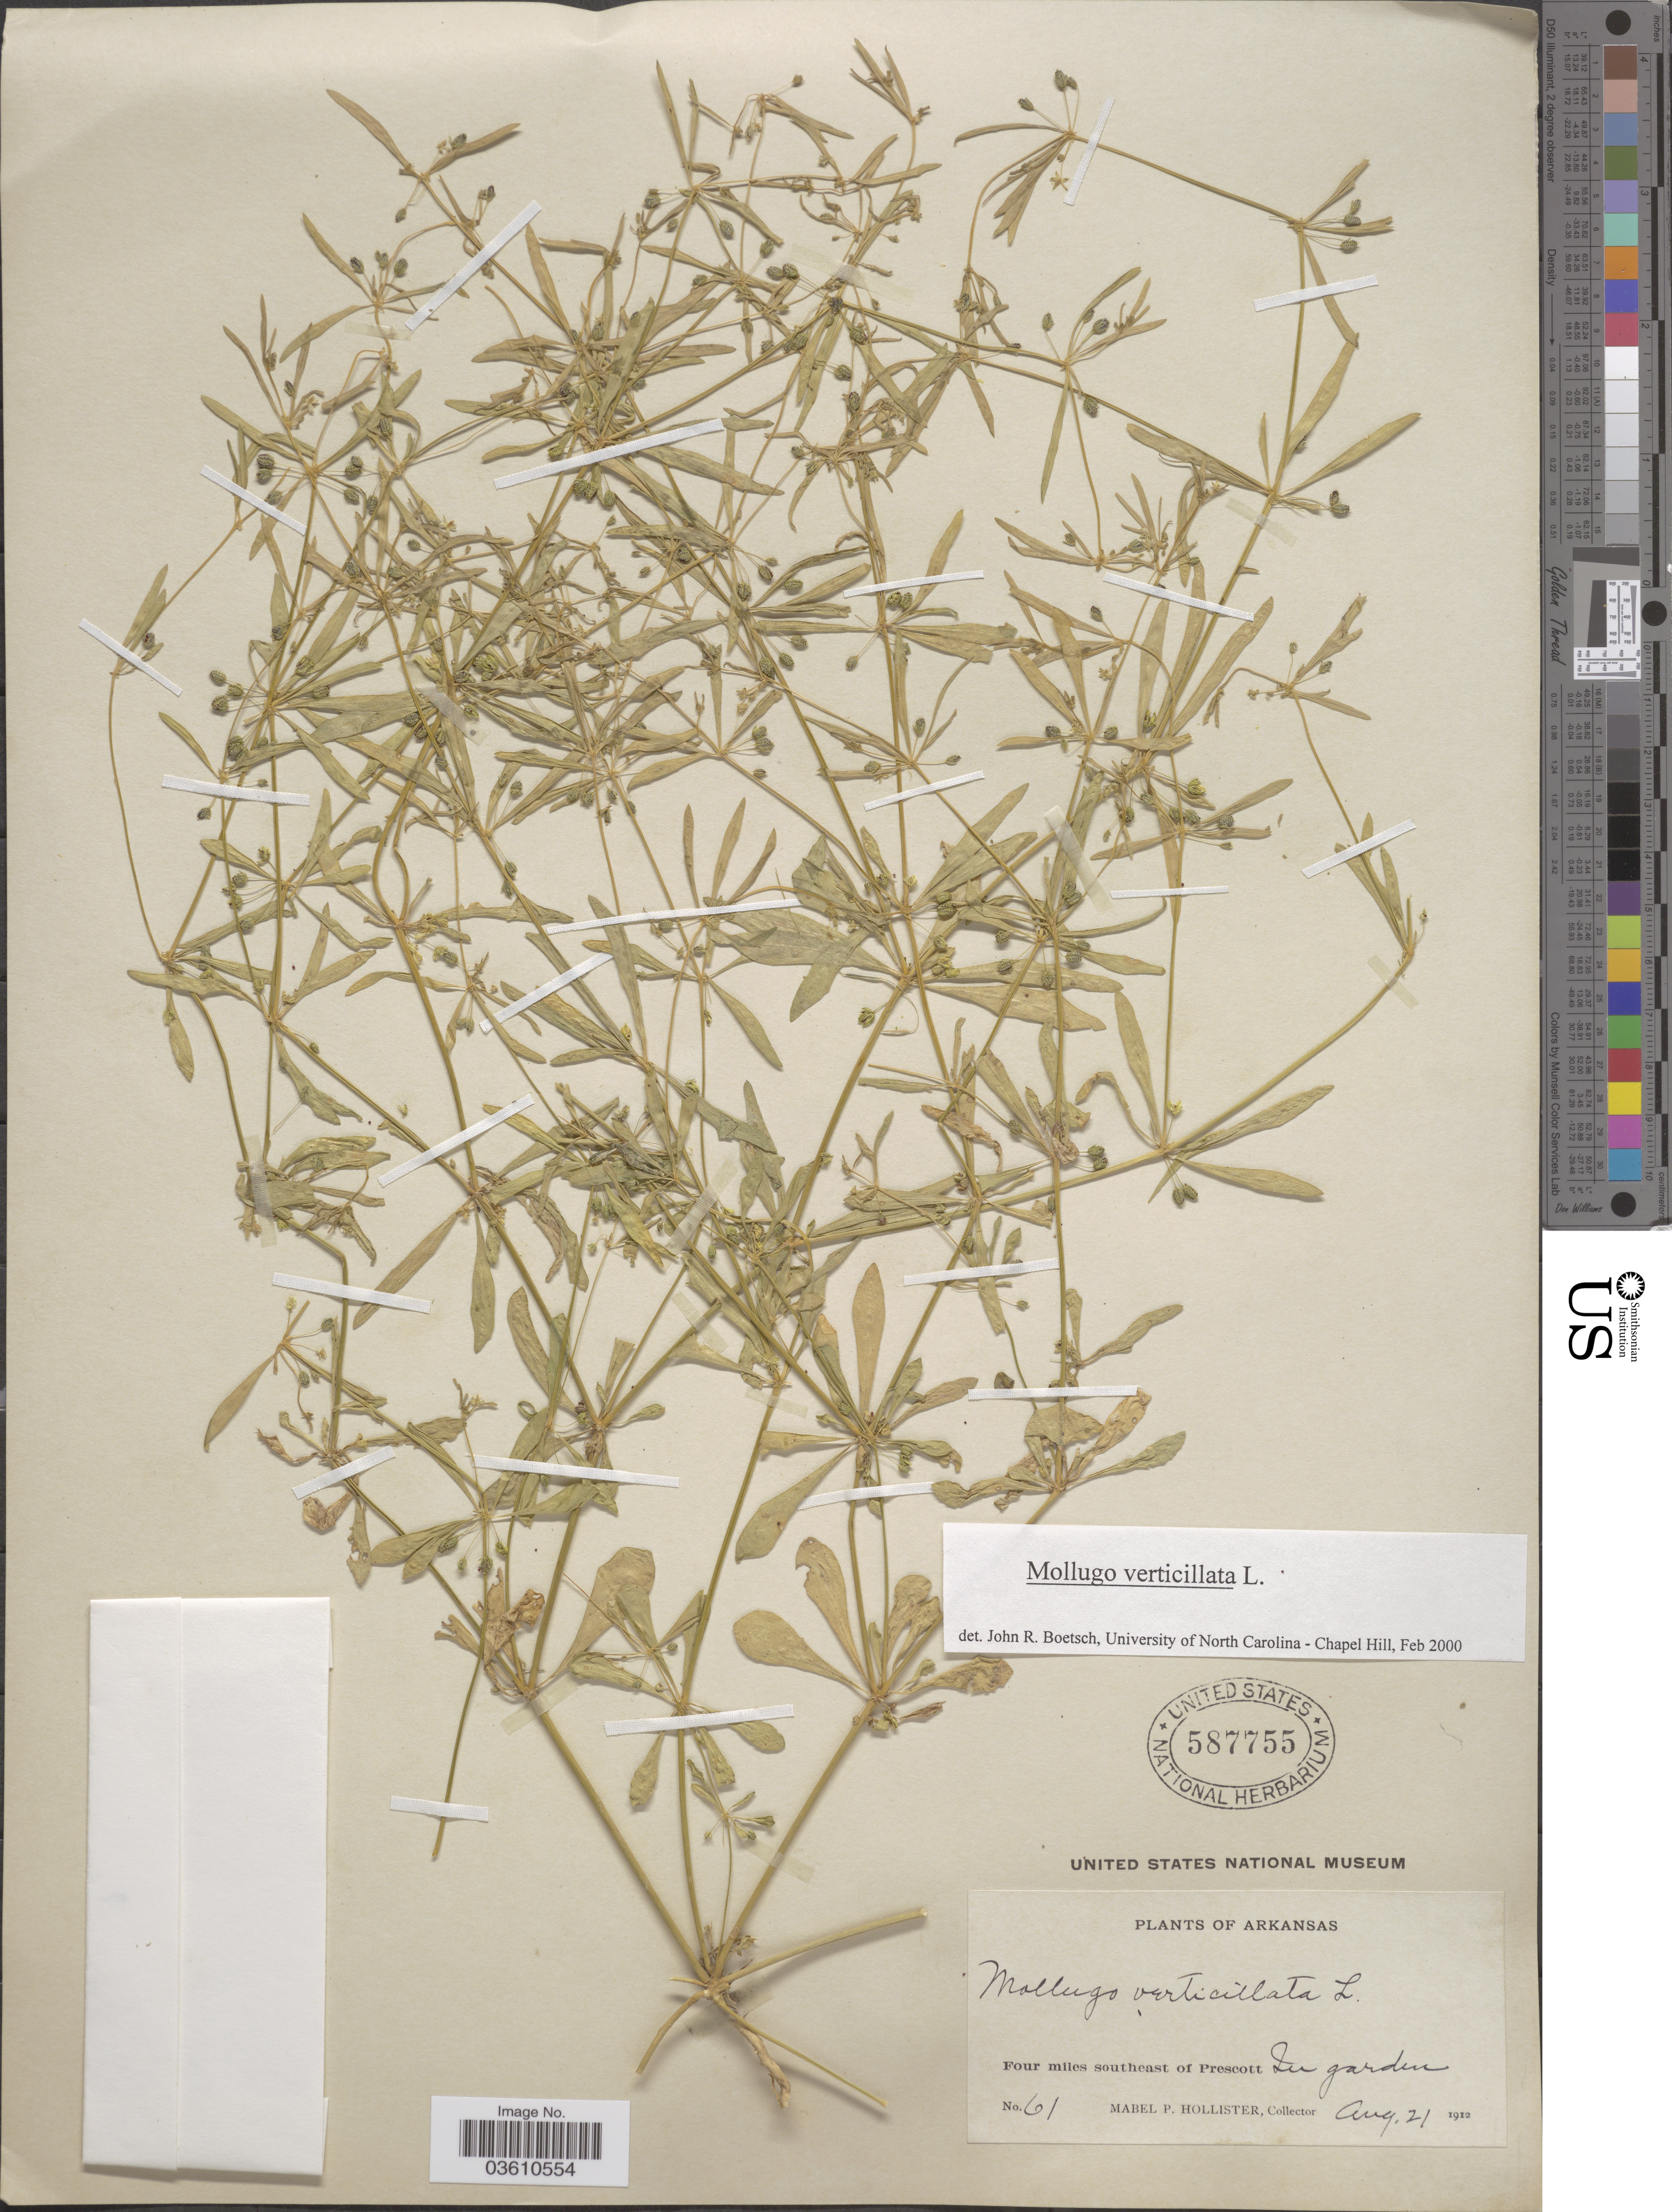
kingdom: Plantae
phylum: Tracheophyta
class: Magnoliopsida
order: Caryophyllales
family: Molluginaceae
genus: Mollugo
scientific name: Mollugo verticillata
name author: L.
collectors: M. Hollister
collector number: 61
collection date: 1912-08-21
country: United States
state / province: Arkansas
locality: Four miles southeast of Prescott.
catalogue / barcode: US 587755